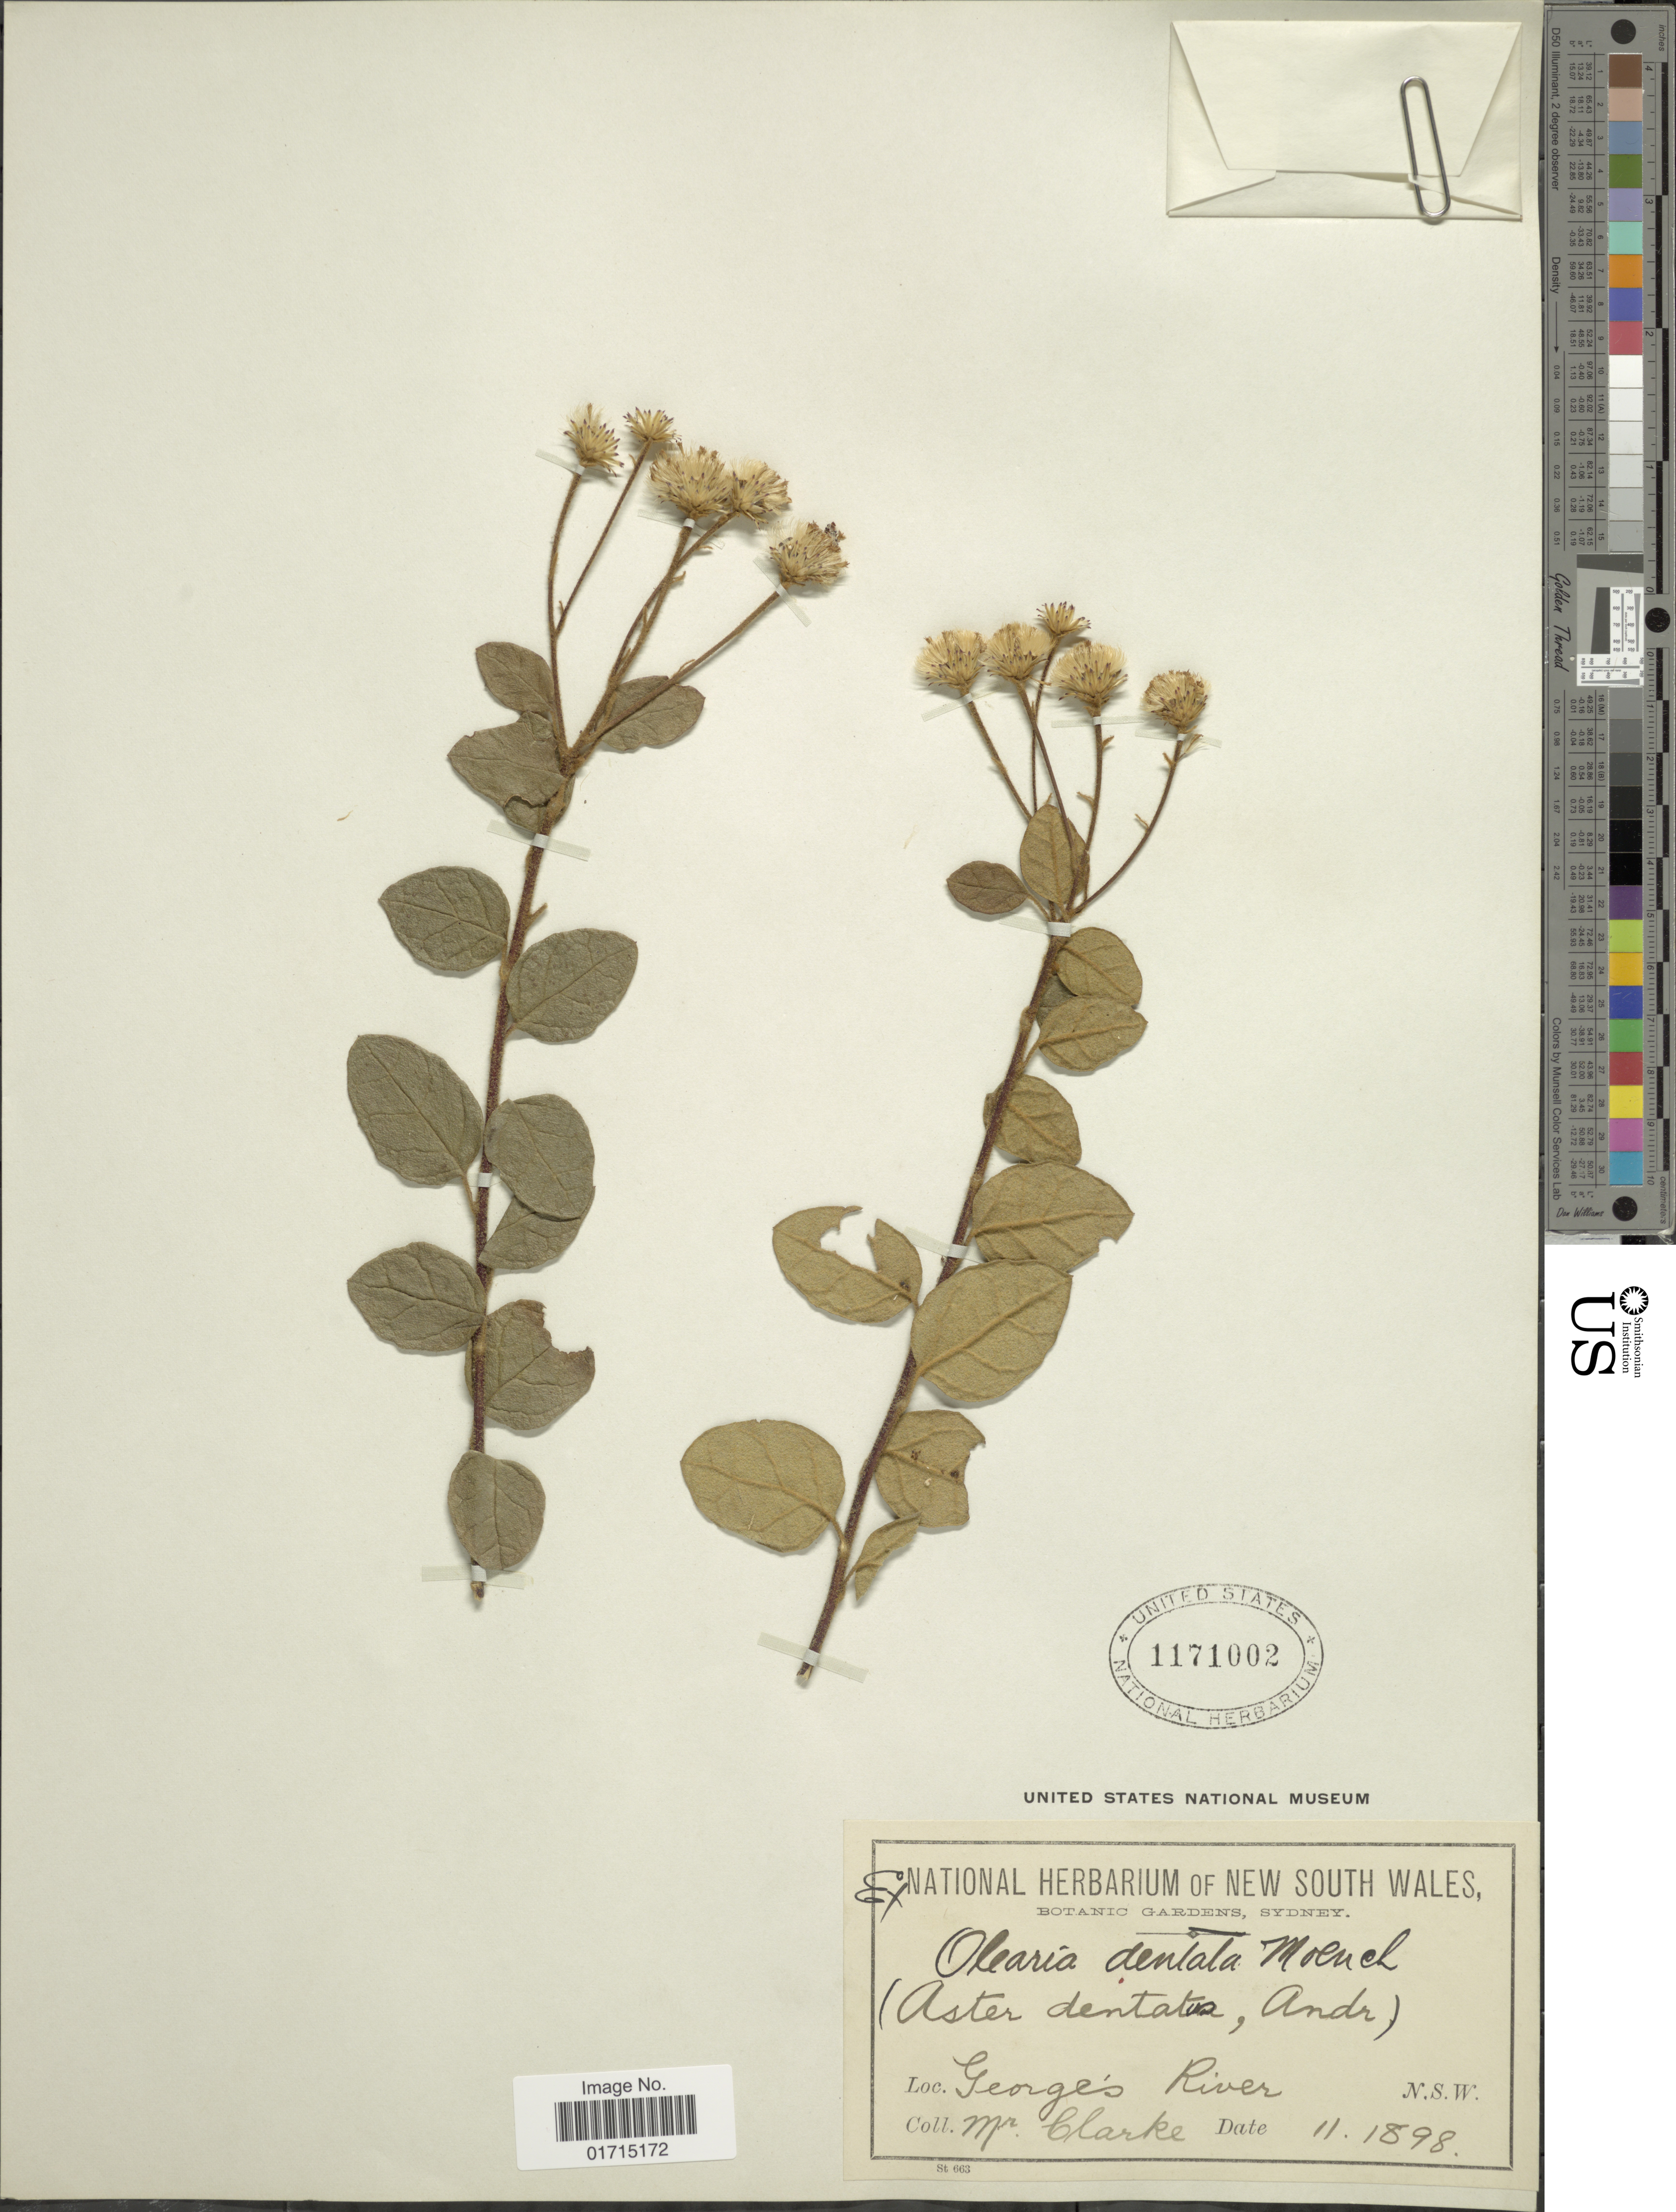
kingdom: Plantae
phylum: Tracheophyta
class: Magnoliopsida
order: Asterales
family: Asteraceae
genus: Olearia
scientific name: Olearia dentata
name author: Moench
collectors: Clarke, --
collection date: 1898-11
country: Australia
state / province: New South Wales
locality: Georges River. N. S. W.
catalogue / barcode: US 1171002